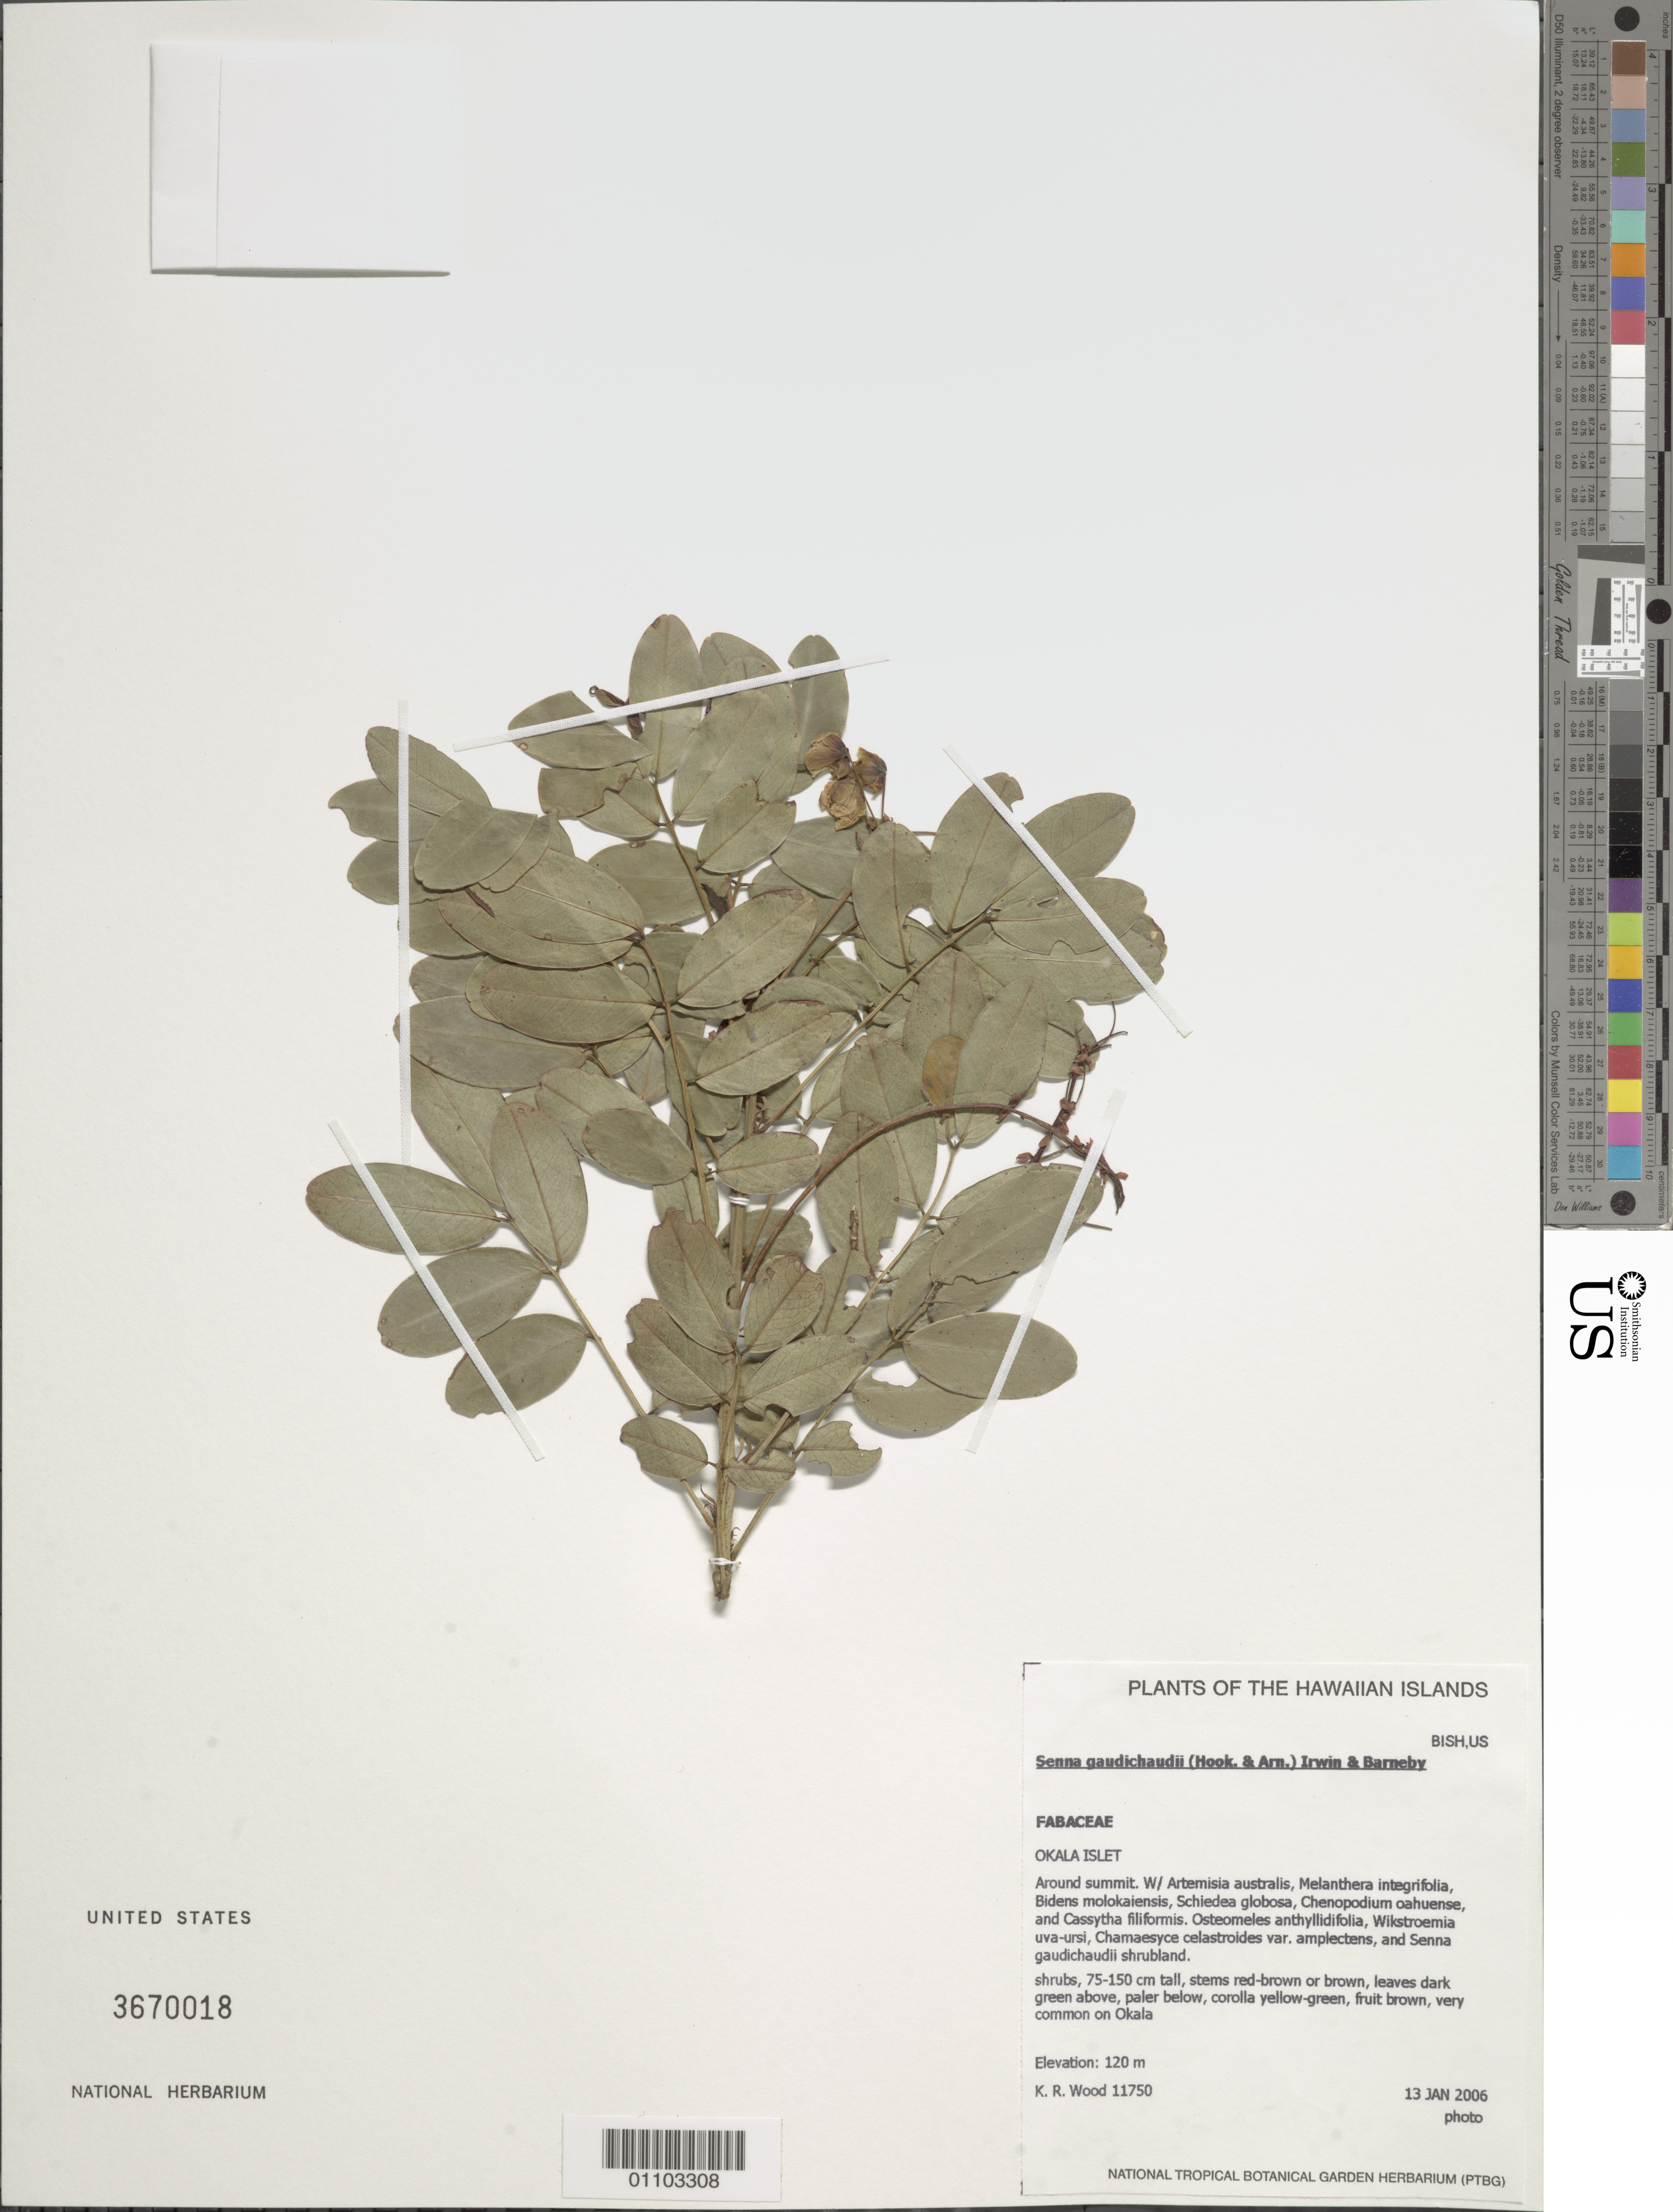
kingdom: Plantae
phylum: Tracheophyta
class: Magnoliopsida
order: Fabales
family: Fabaceae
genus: Senna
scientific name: Senna gaudichaudii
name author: (Hook. & Arn.) H.S. Irwin & Barneby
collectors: K. R. Wood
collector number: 11750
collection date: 2006-01-13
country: United States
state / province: Hawaii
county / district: Maui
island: Moloka'i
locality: Okala Islet, around summit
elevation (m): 120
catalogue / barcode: US 3670018